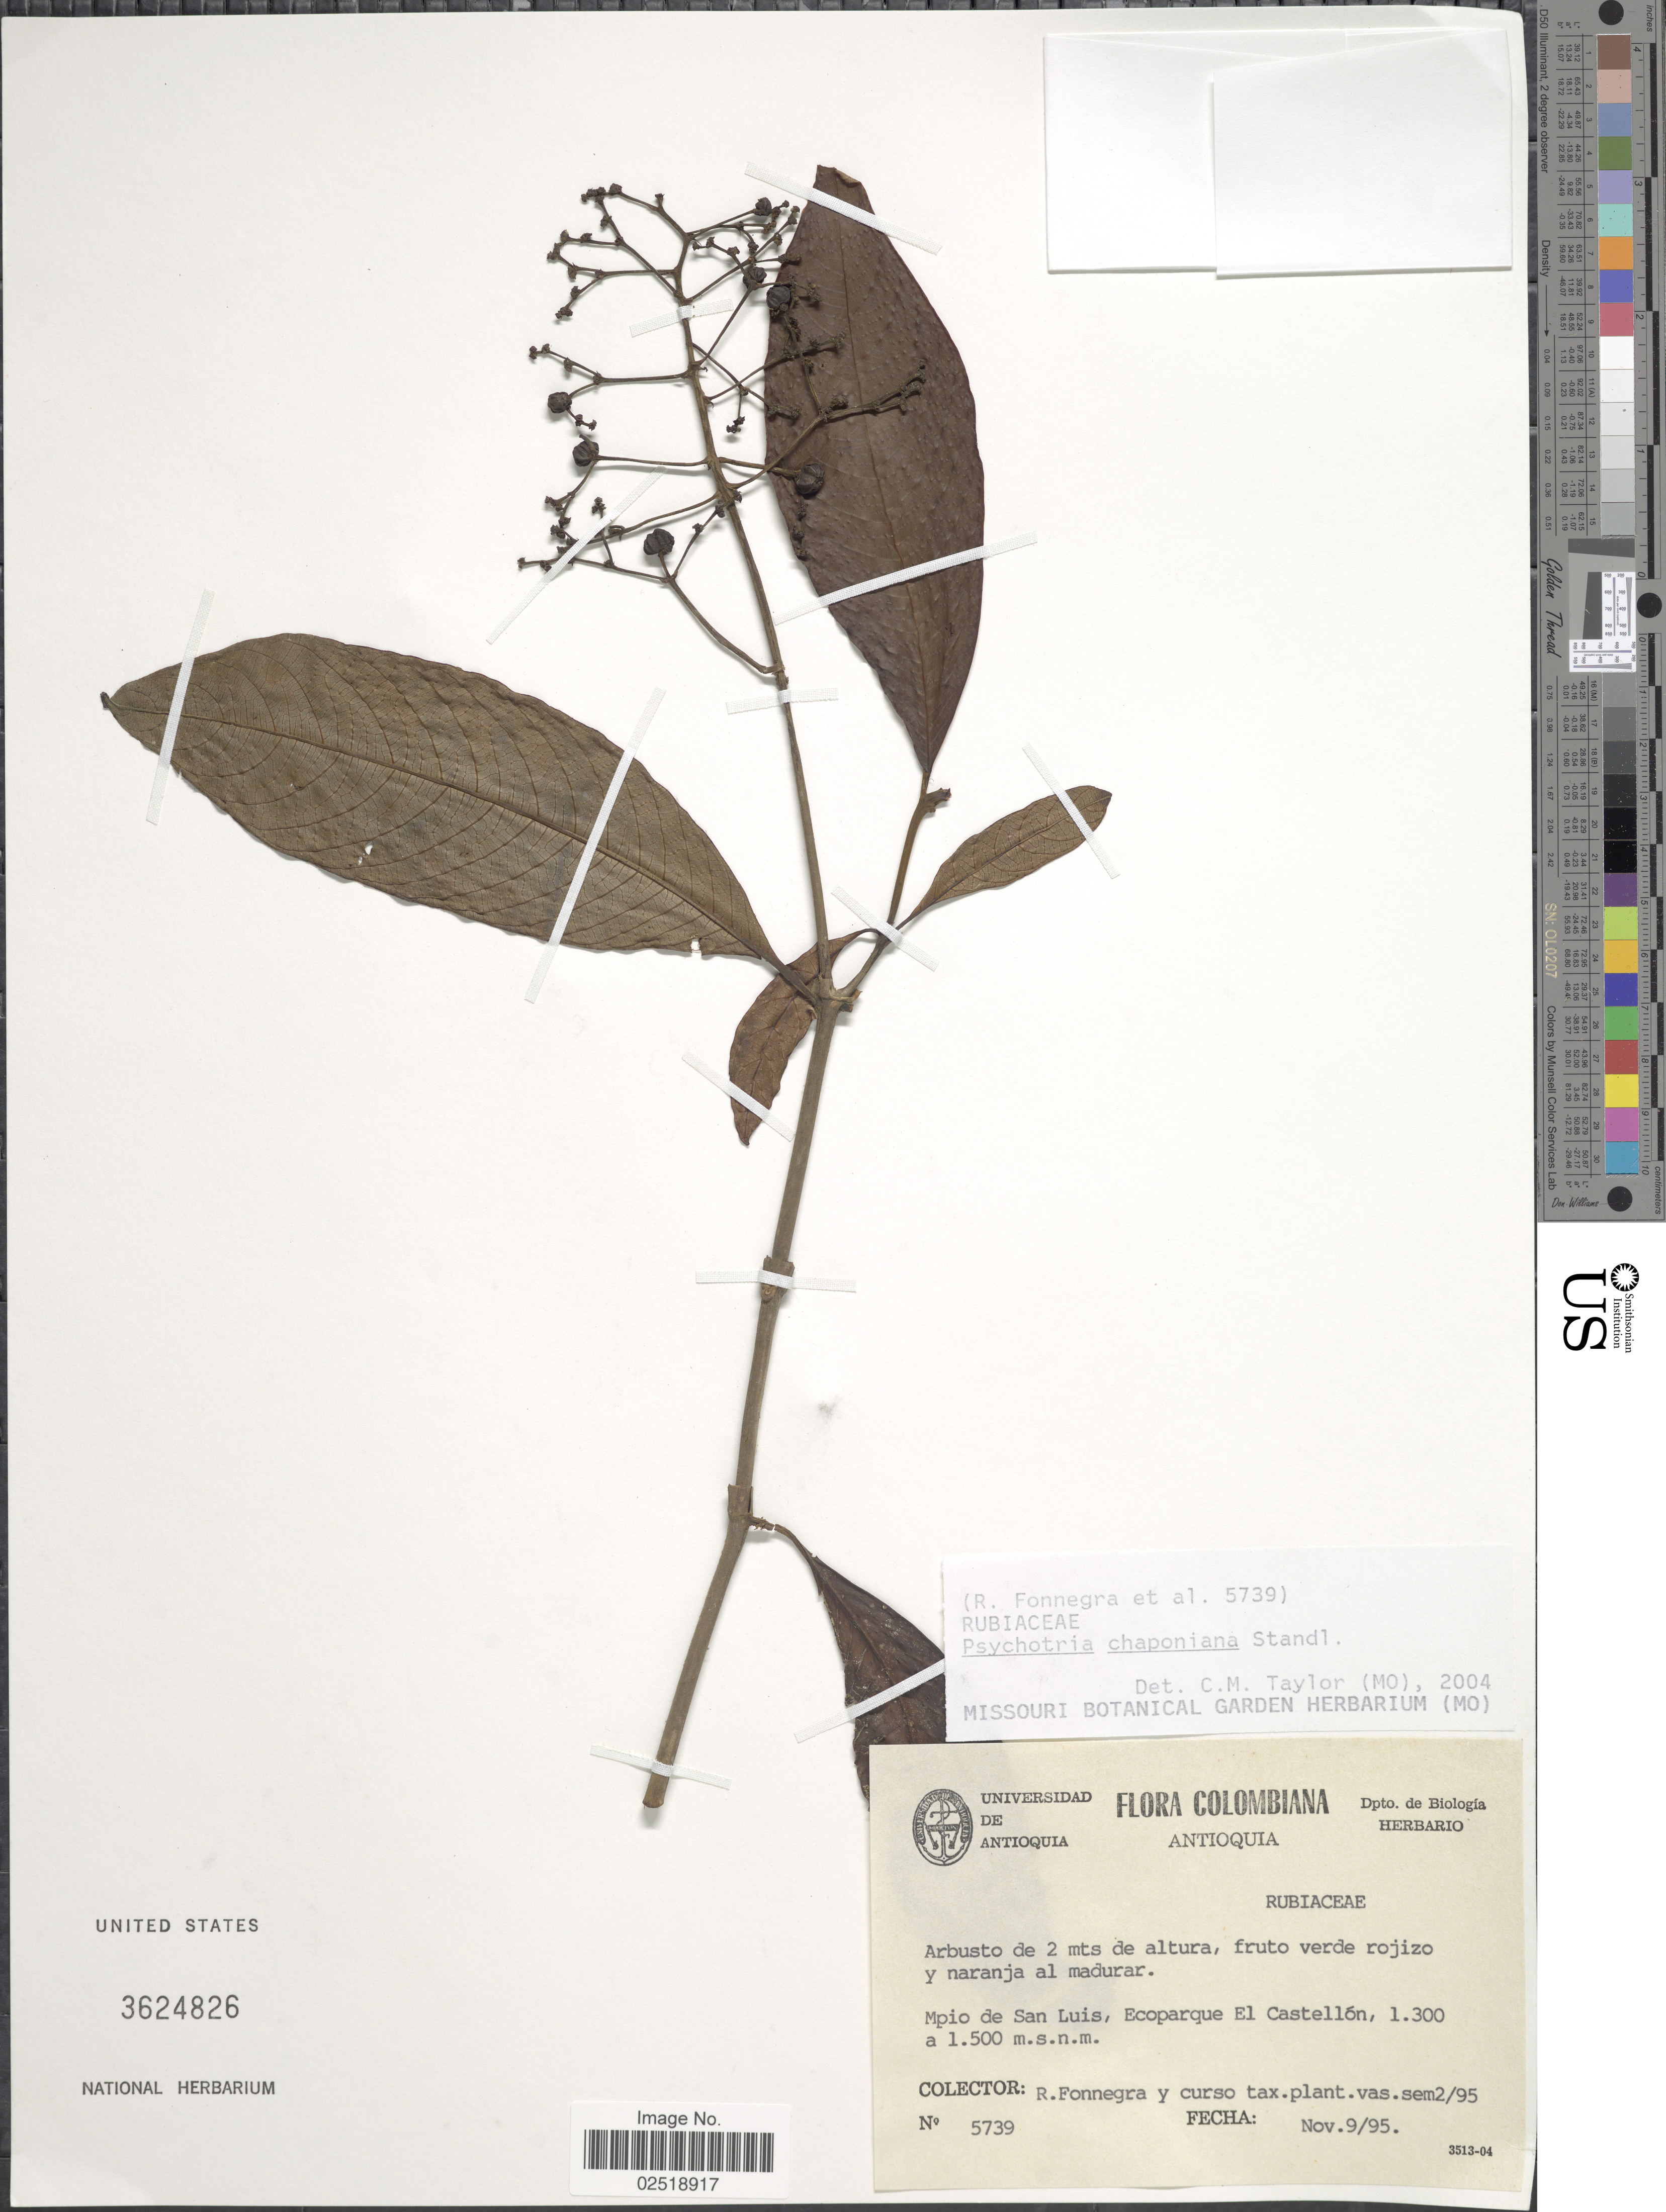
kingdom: Plantae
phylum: Tracheophyta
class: Magnoliopsida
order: Gentianales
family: Rubiaceae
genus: Psychotria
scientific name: Psychotria chaponiana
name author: Standl.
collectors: R. Fonnegra & Curso tax. plant. vas. sem. 2/95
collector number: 5739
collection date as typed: Transcribed d/m/y: 9/11/95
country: Colombia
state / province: Antioquia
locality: Dpto de Biología, Mpio de San Luis, Ecoparque El Castellón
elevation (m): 1300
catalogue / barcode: US 3624826